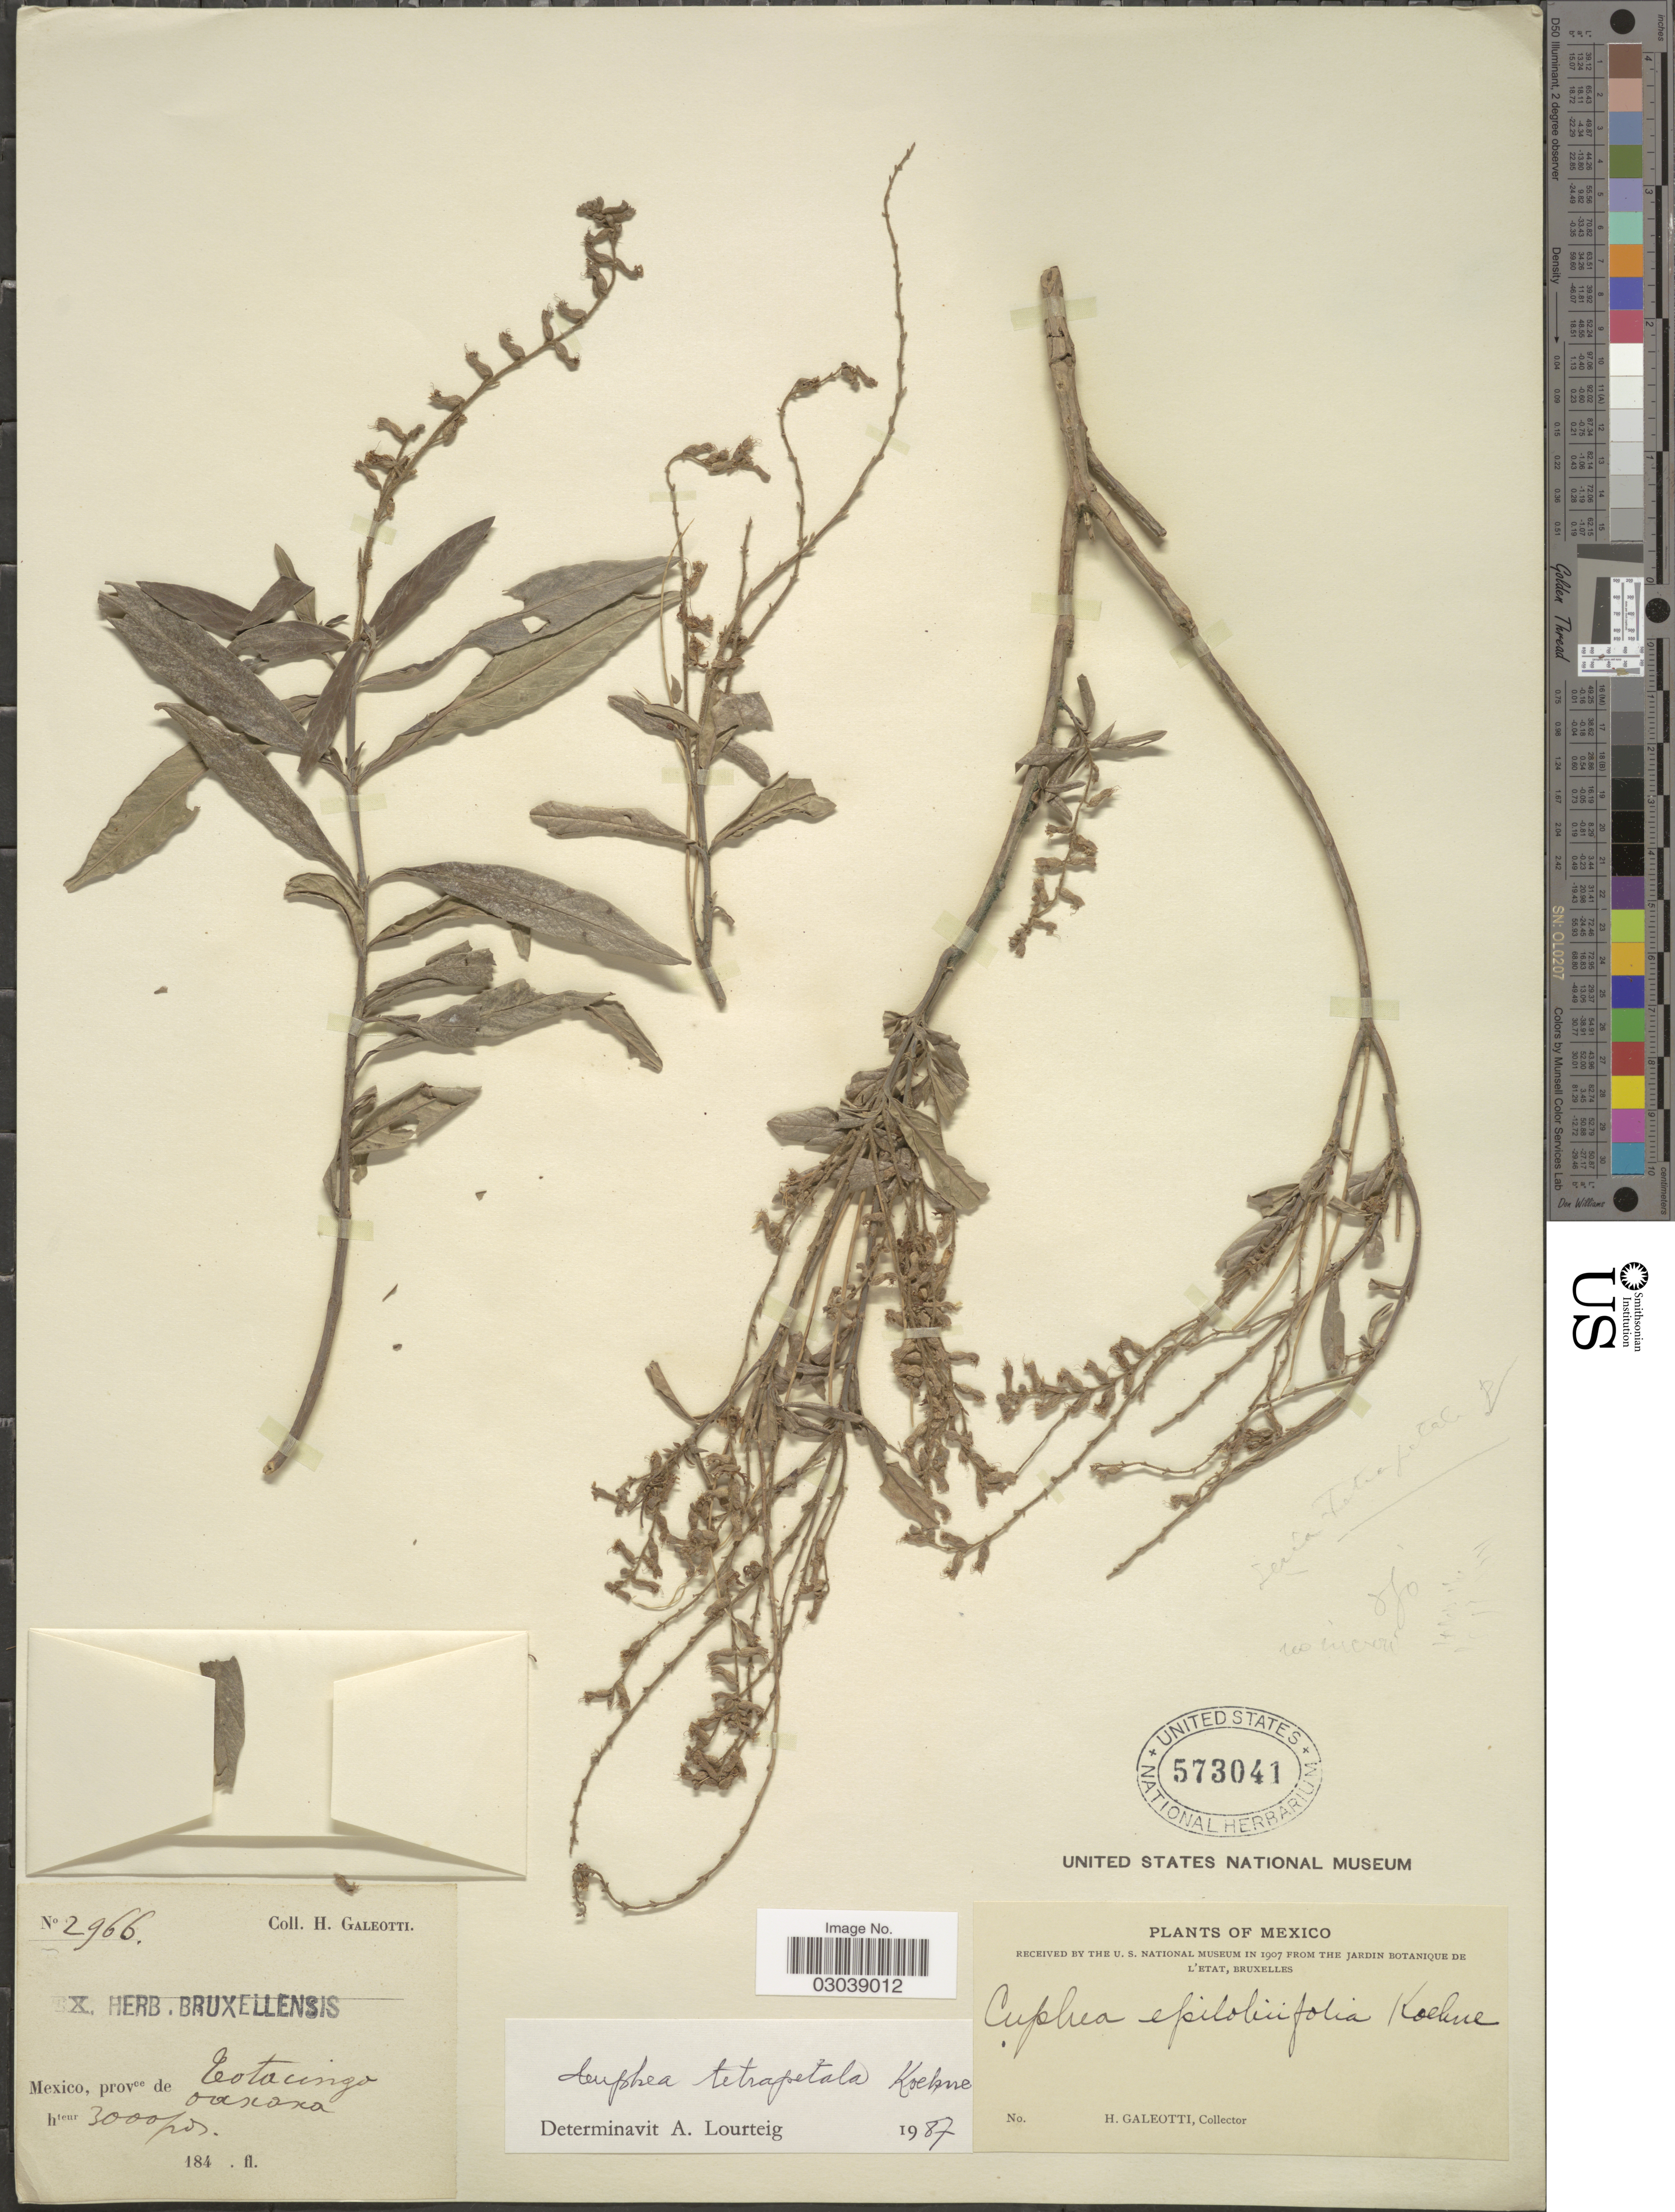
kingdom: Plantae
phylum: Tracheophyta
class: Magnoliopsida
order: Myrtales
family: Lythraceae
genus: Cuphea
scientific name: Cuphea tetrapetala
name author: Koehne in Mart.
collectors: H. G. Galeotti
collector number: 2966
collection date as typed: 184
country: Mexico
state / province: Oaxaca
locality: Cotacingo [interpreted].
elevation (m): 914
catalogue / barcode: US 573041